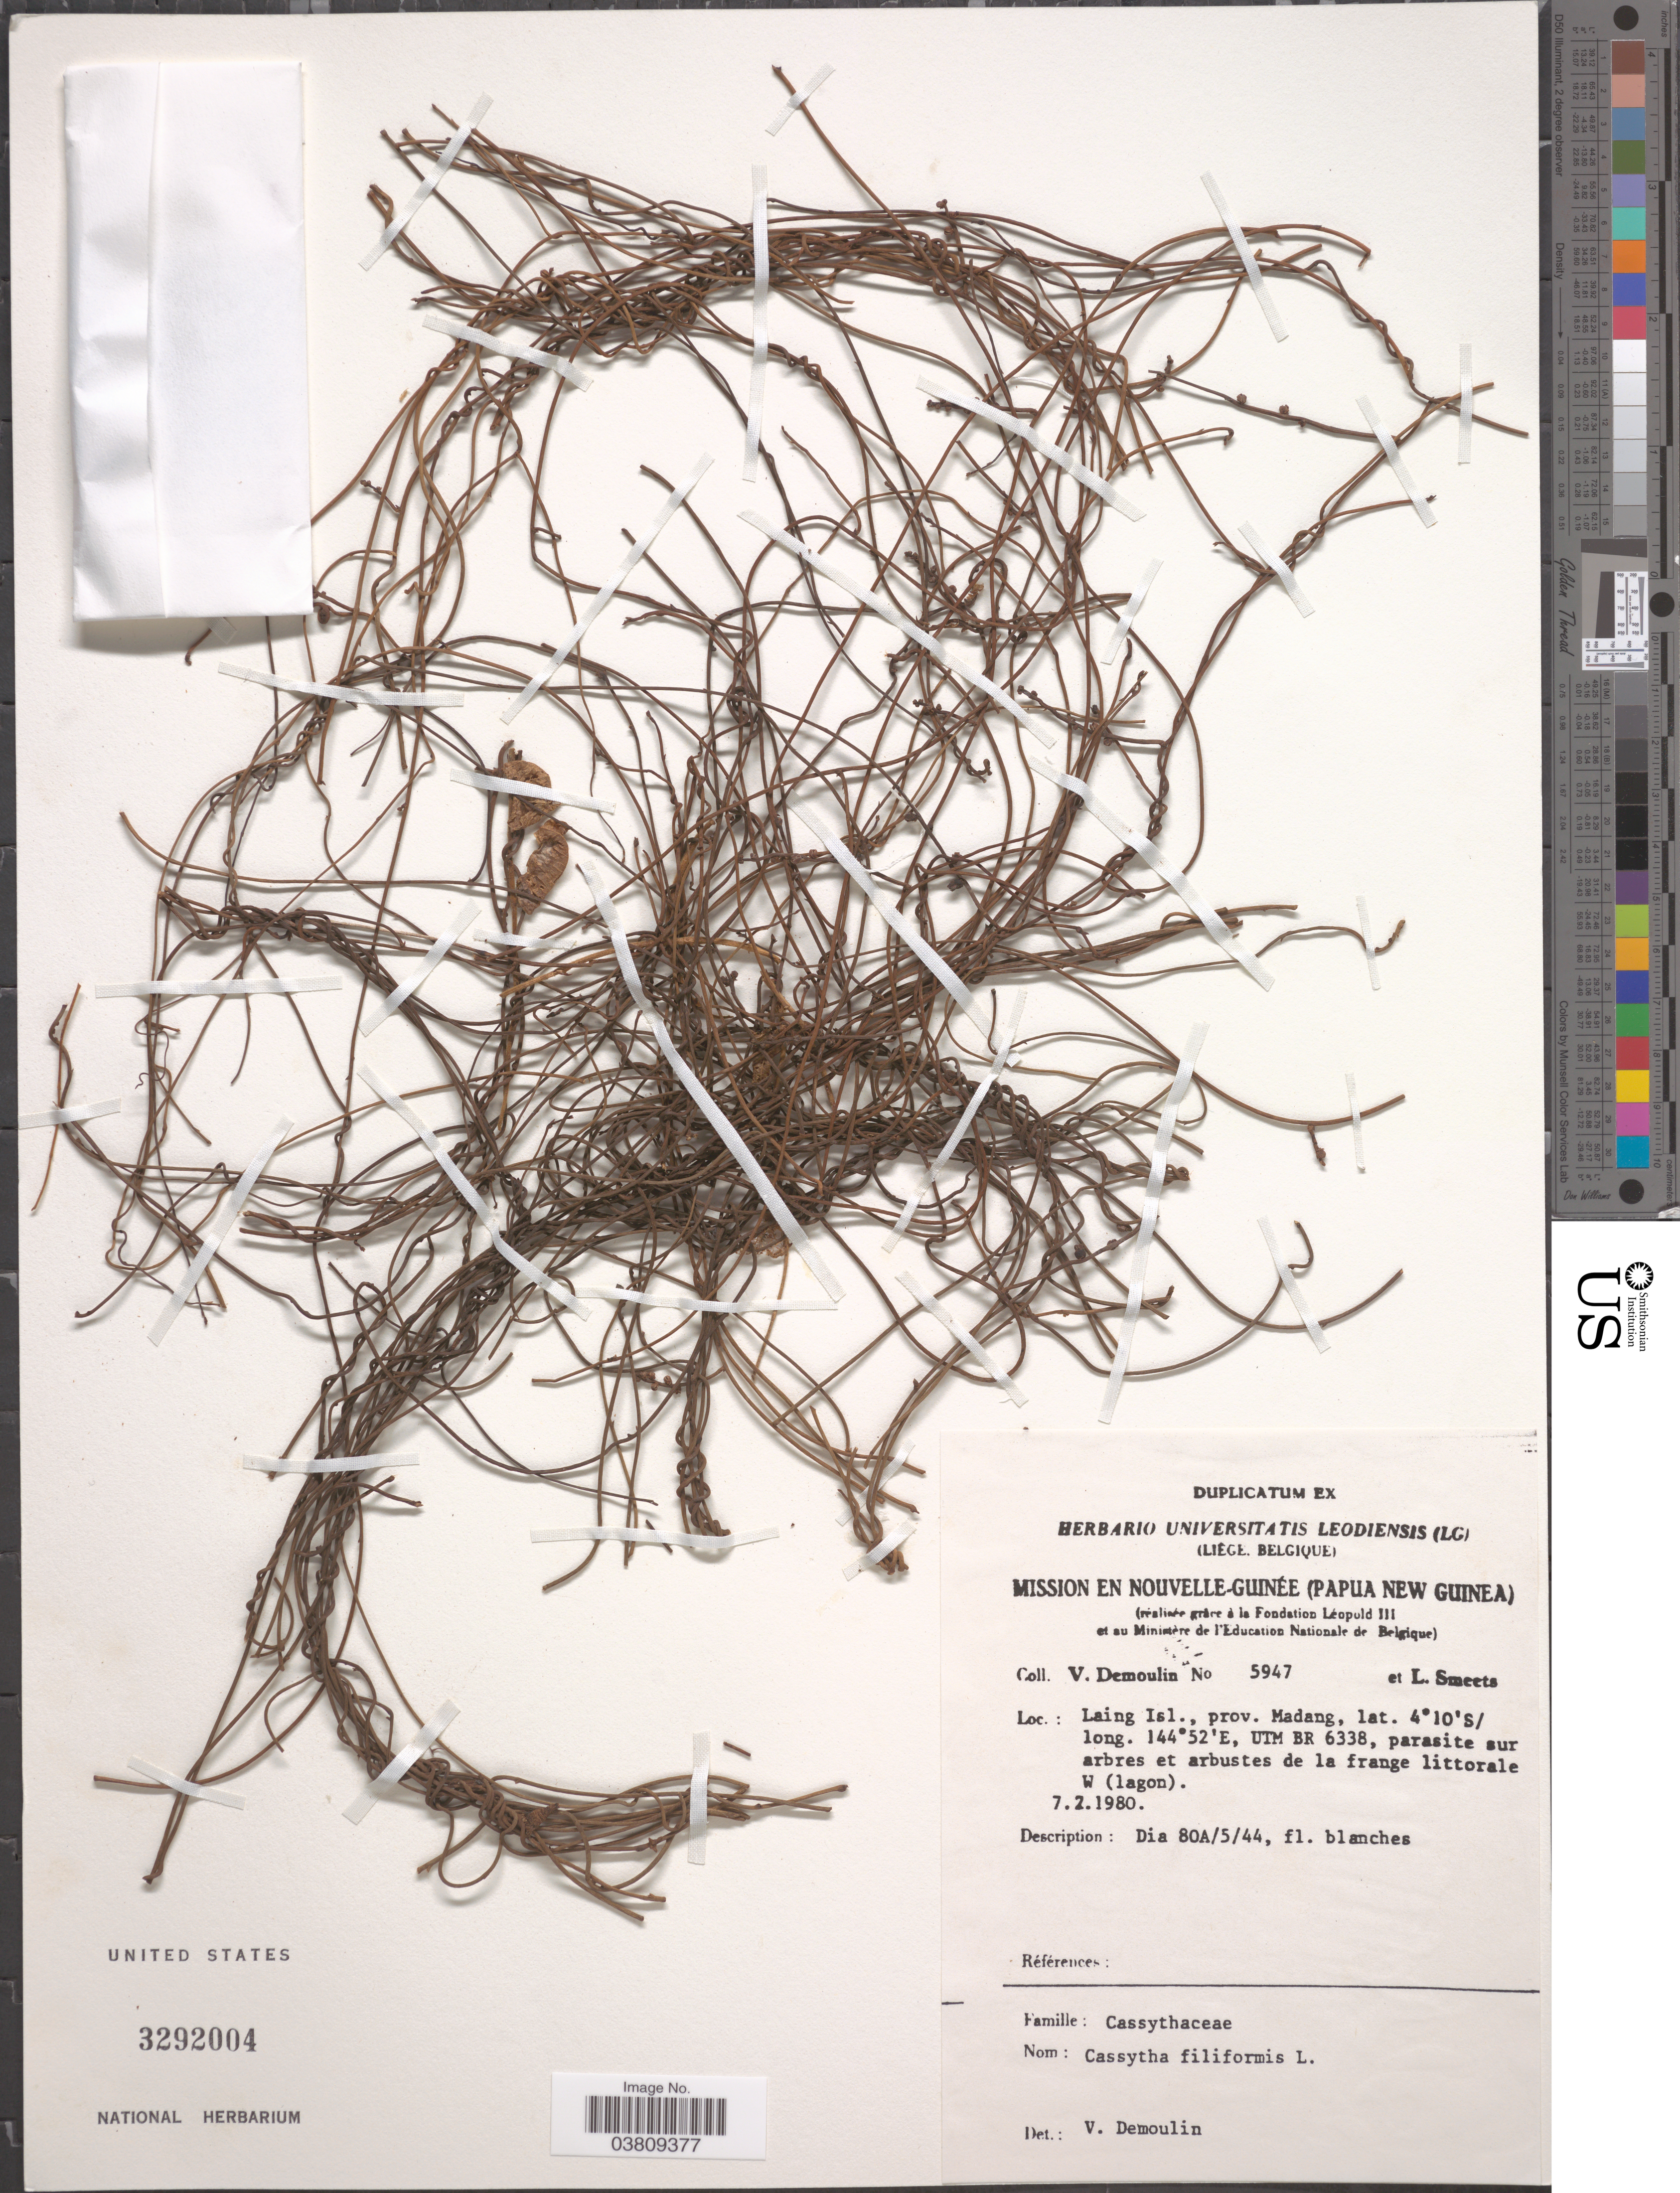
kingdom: Plantae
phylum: Tracheophyta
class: Magnoliopsida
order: Laurales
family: Lauraceae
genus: Cassytha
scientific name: Cassytha filiformis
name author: L.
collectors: V. Demoulin & L. Smeets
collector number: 5947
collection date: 1980-02-07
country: Papua New Guinea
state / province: Madang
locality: Laing Isl., UTM BR 6338, parasite sur arbres et arbustes de la frange littorale W (lagon).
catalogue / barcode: US 3292004